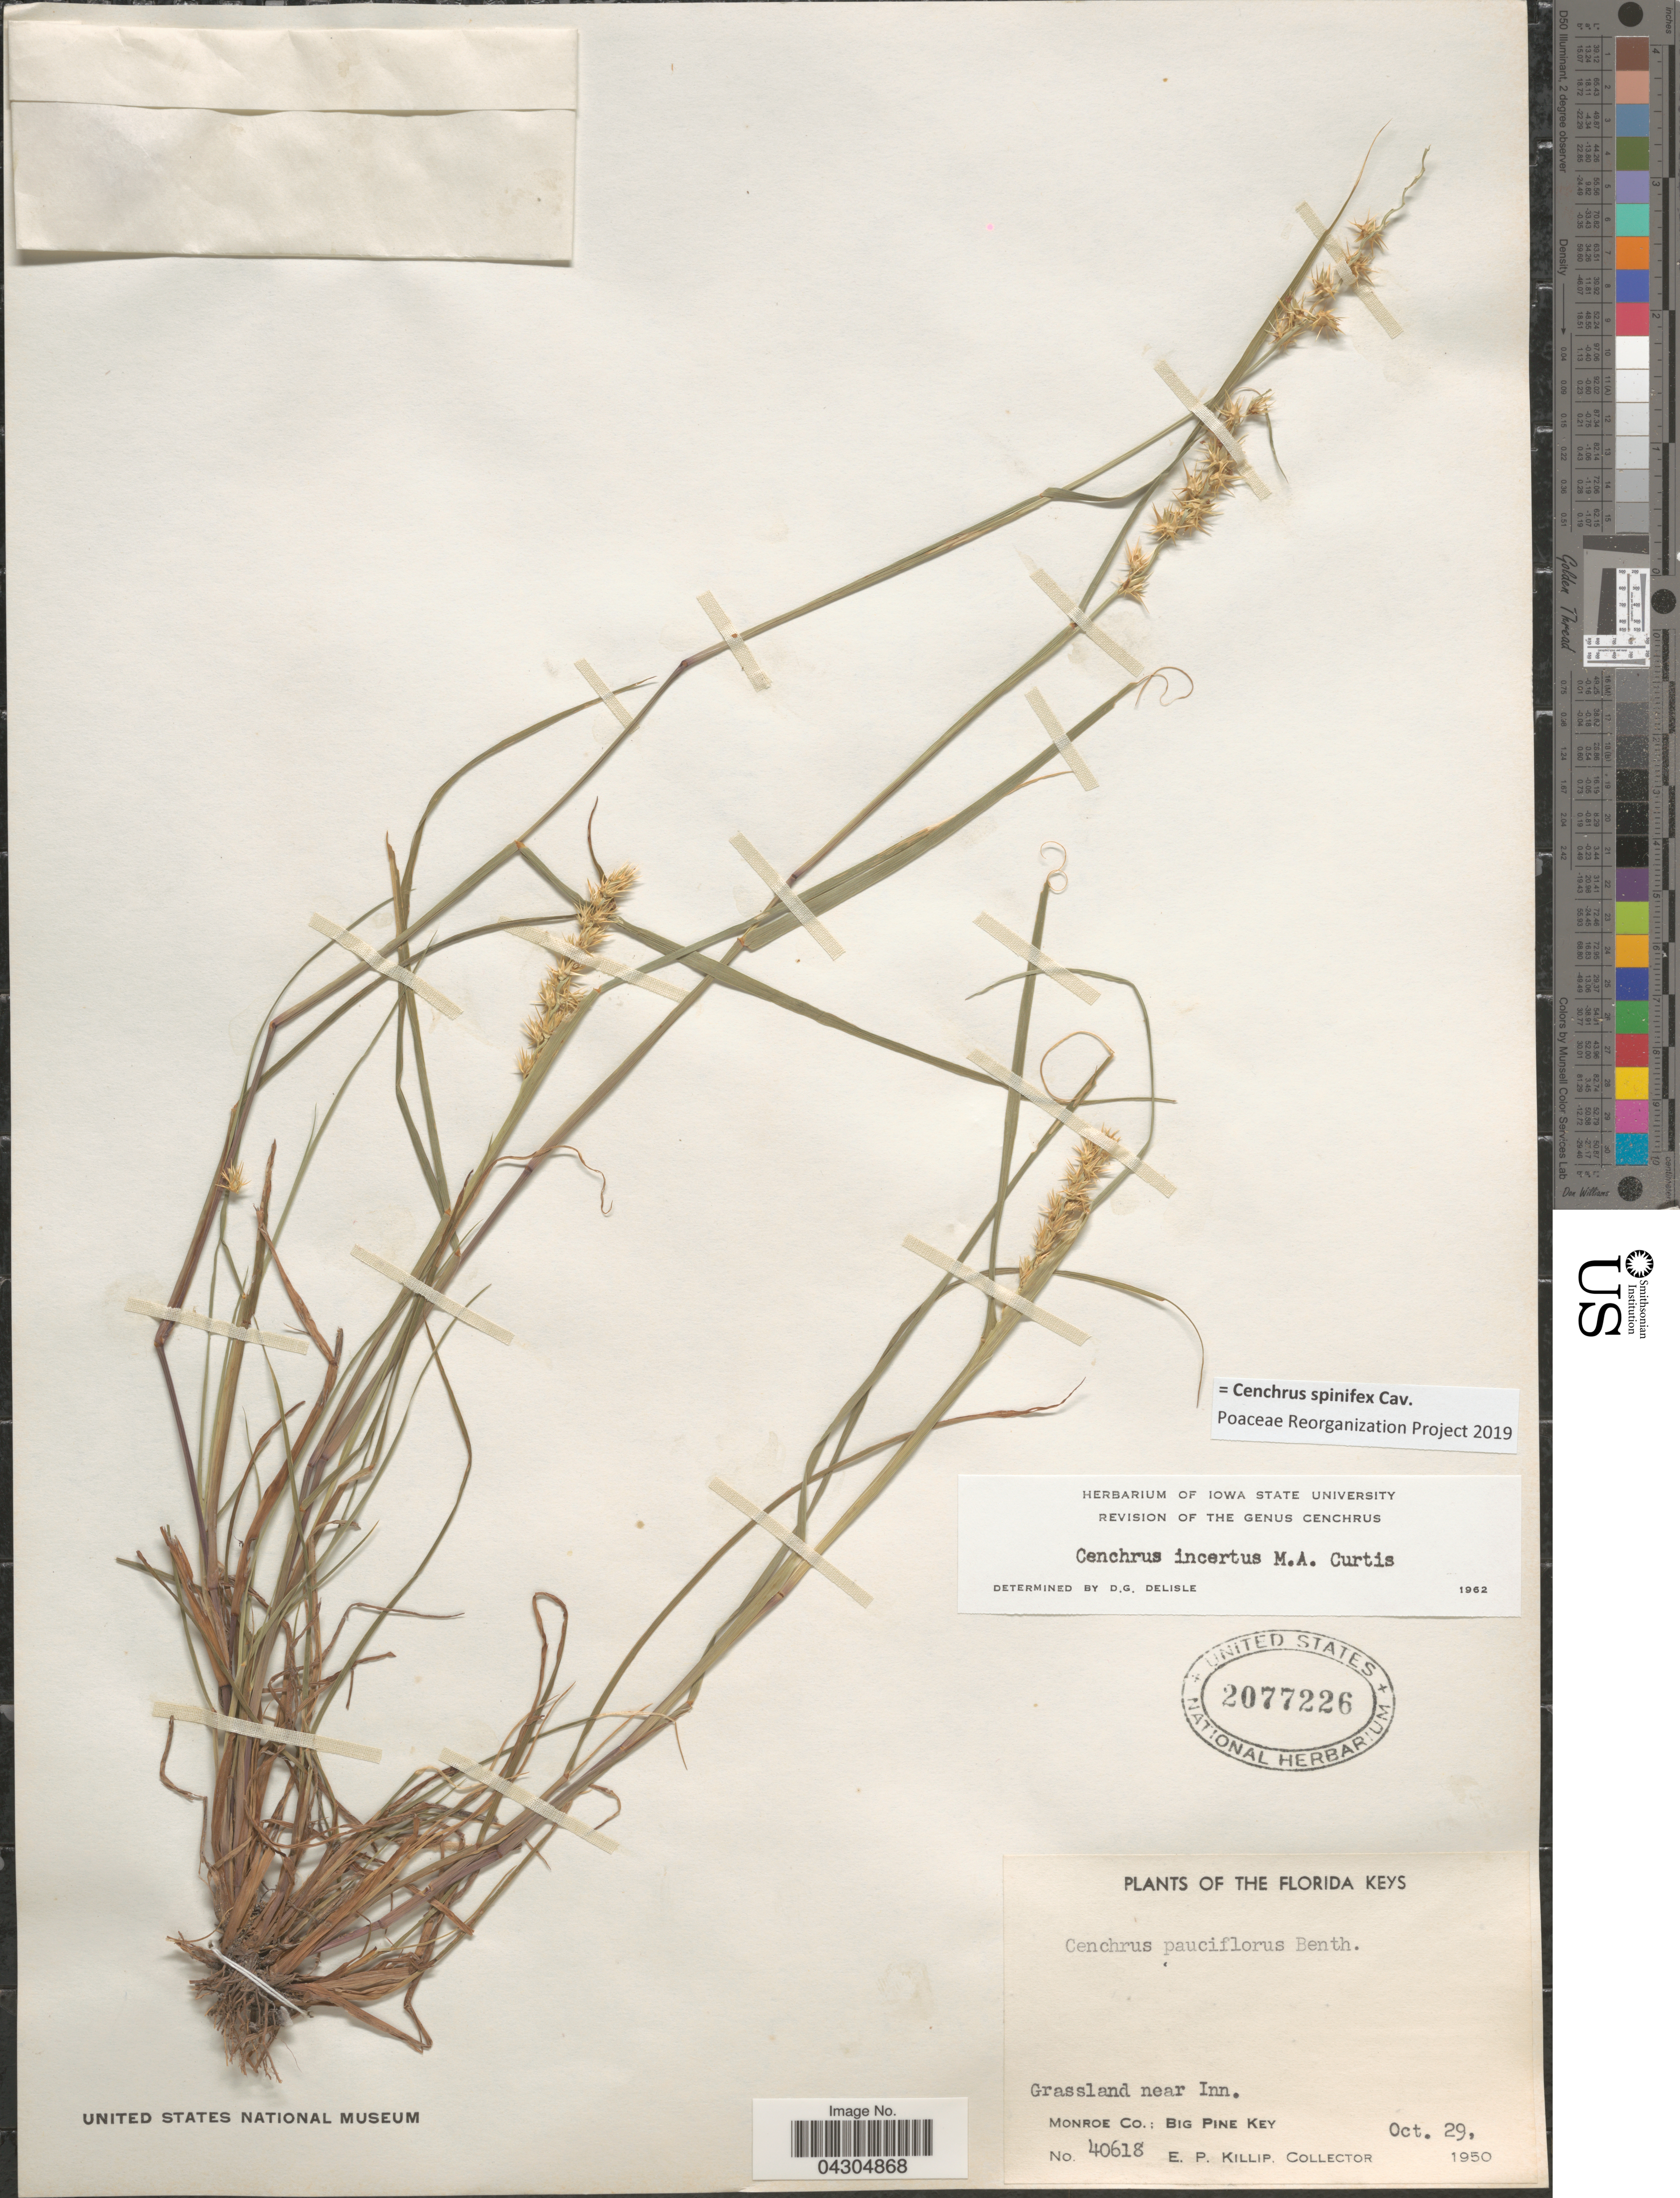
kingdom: Plantae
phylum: Tracheophyta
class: Liliopsida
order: Poales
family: Poaceae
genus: Cenchrus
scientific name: Cenchrus spinifex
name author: Cav.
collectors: E. P. Killip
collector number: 40618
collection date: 1950-10-29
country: United States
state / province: Florida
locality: The Florida Keys. Grassland near Inn. Monroe Co.: Big Pine Key.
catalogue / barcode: US 2077226